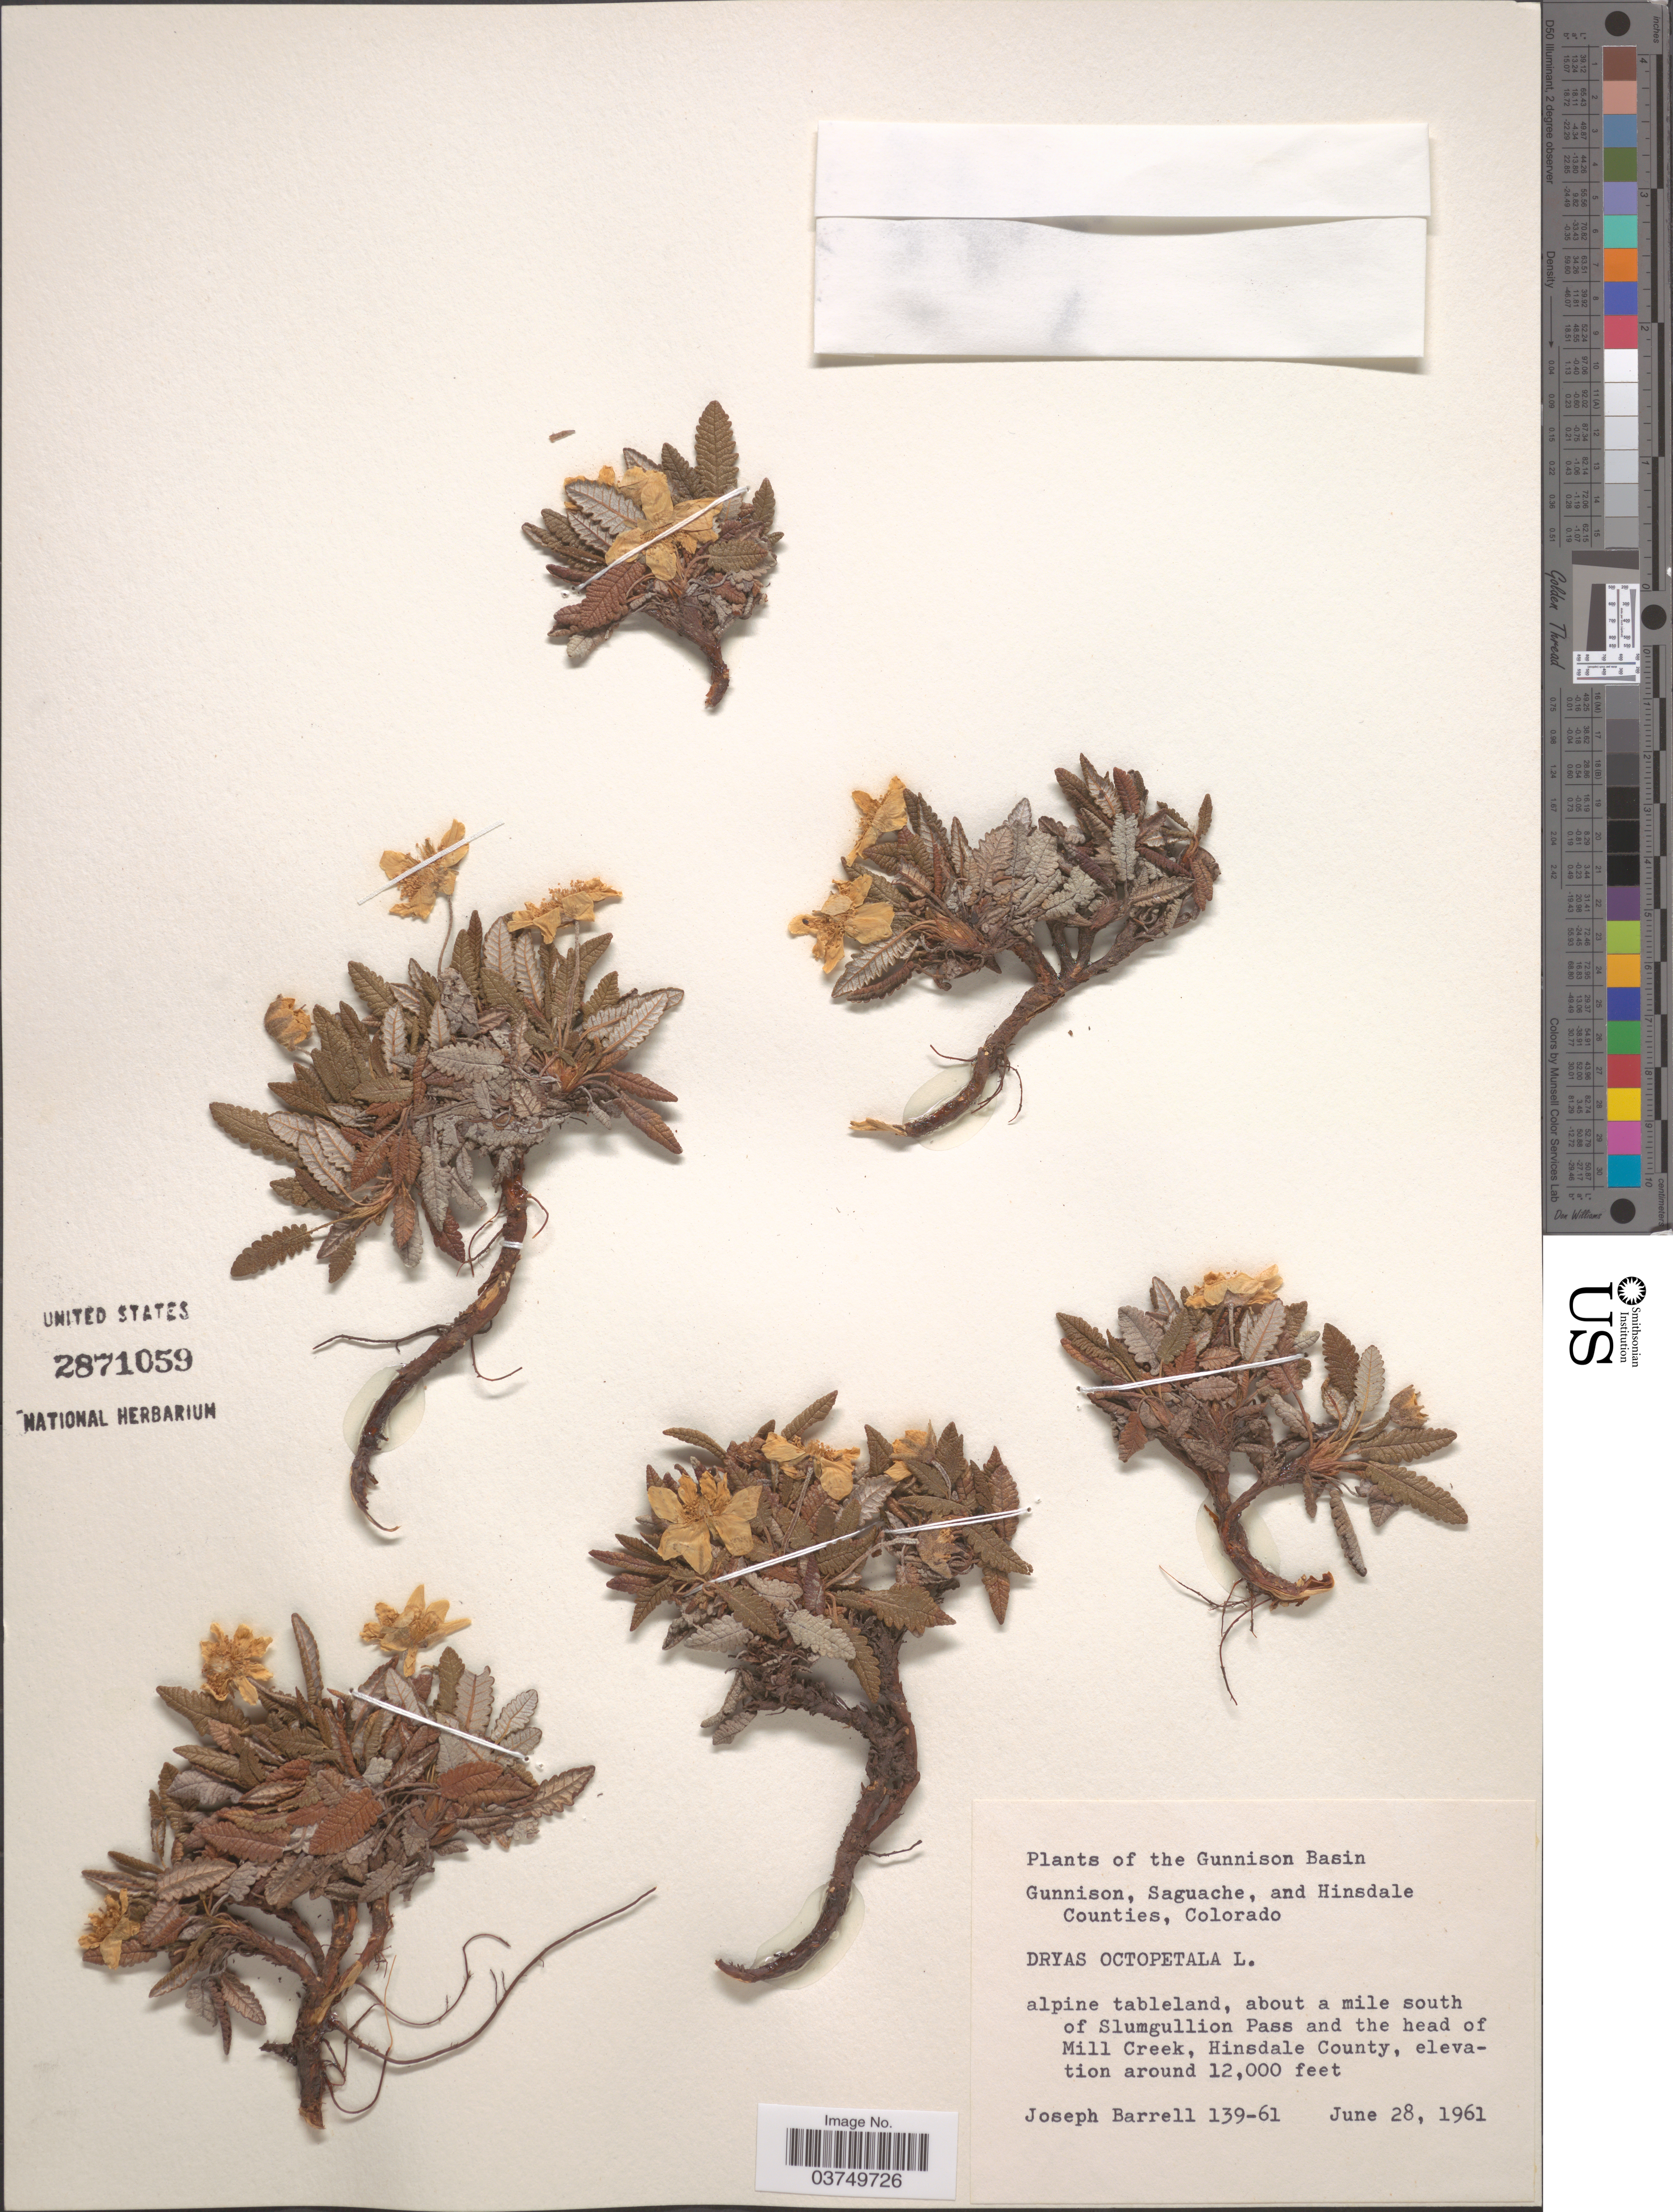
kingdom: Plantae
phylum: Tracheophyta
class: Magnoliopsida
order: Rosales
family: Rosaceae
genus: Dryas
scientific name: Dryas octopetala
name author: L.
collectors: J. Barrell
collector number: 139-61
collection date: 1961-06-28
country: United States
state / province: Colorado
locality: The Gunnison Basin. Alpine tableland, about a mile south of Slumgullion Pass and the head of Mill Creek, Hinsdale County.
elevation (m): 3658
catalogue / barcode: US 2871059